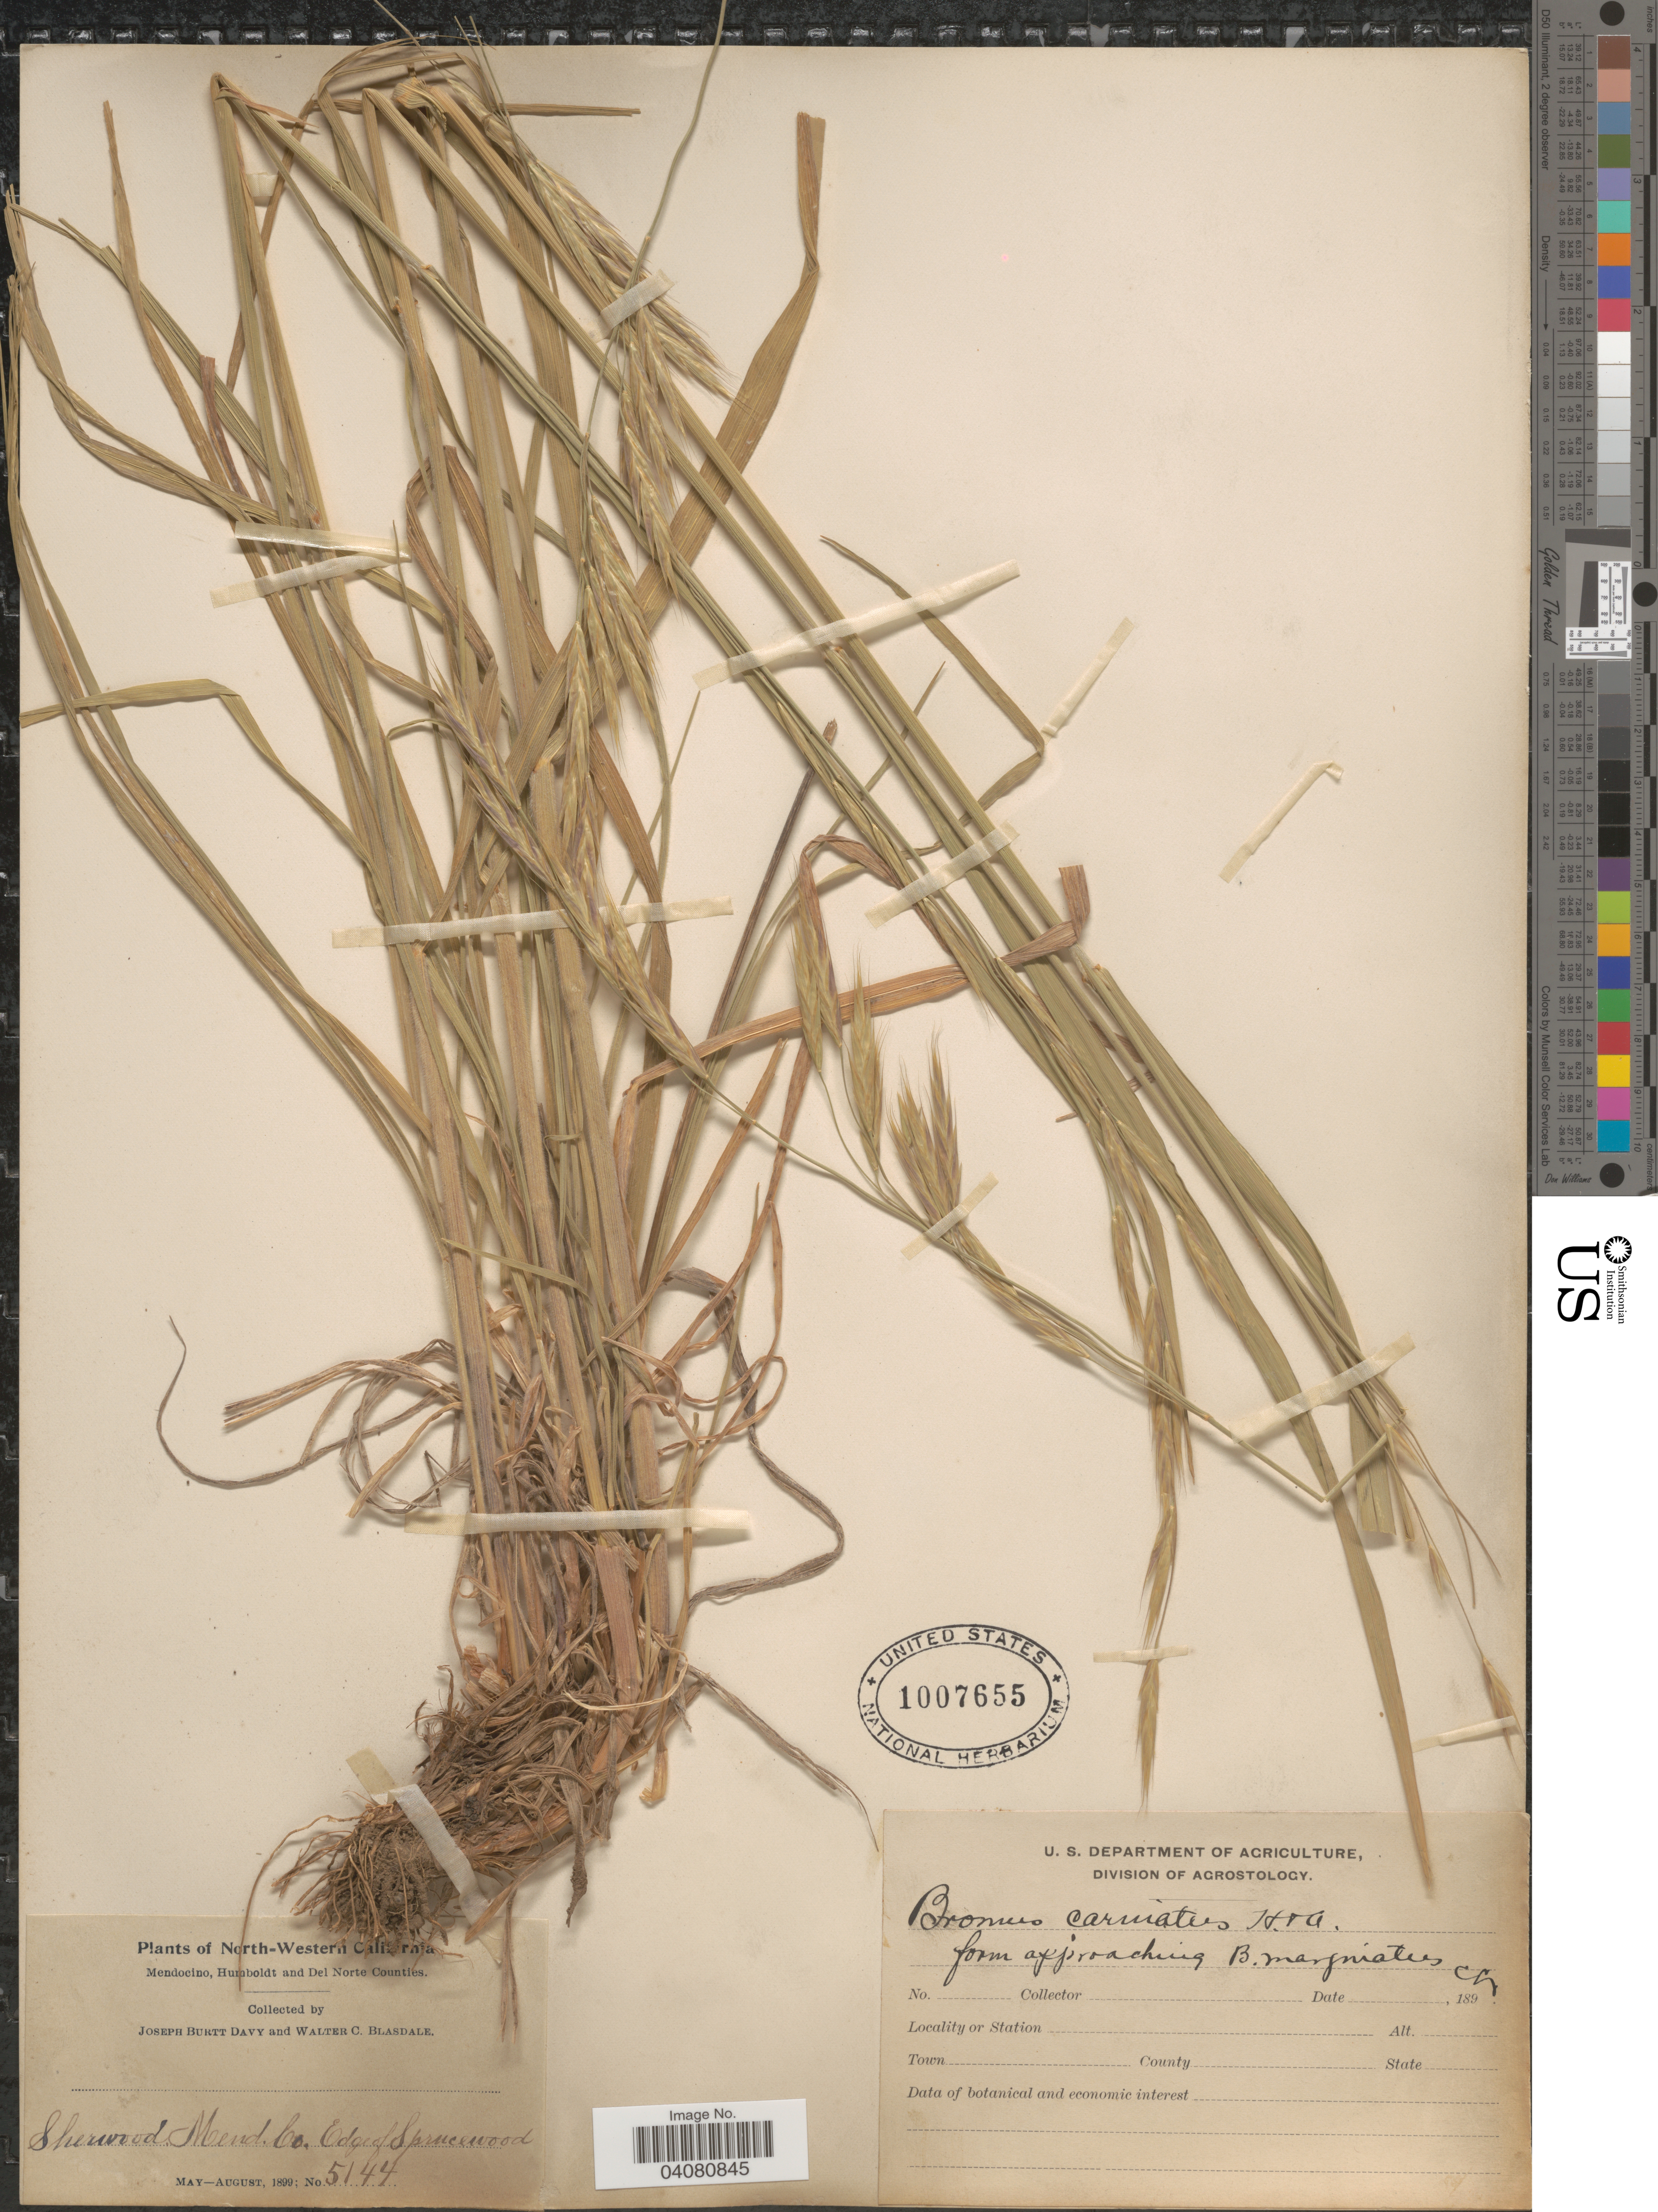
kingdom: Plantae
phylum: Tracheophyta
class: Liliopsida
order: Poales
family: Poaceae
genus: Bromus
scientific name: Bromus carinatus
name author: Hook. & Arn.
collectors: J. Burtt Davy & W. Blasdale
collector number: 5144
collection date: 1899-05/1899-08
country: United States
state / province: California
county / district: Mendocino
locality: North-Western California. Sherwood, Mend. Co. Edge of Sprucewood.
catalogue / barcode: US 1007655